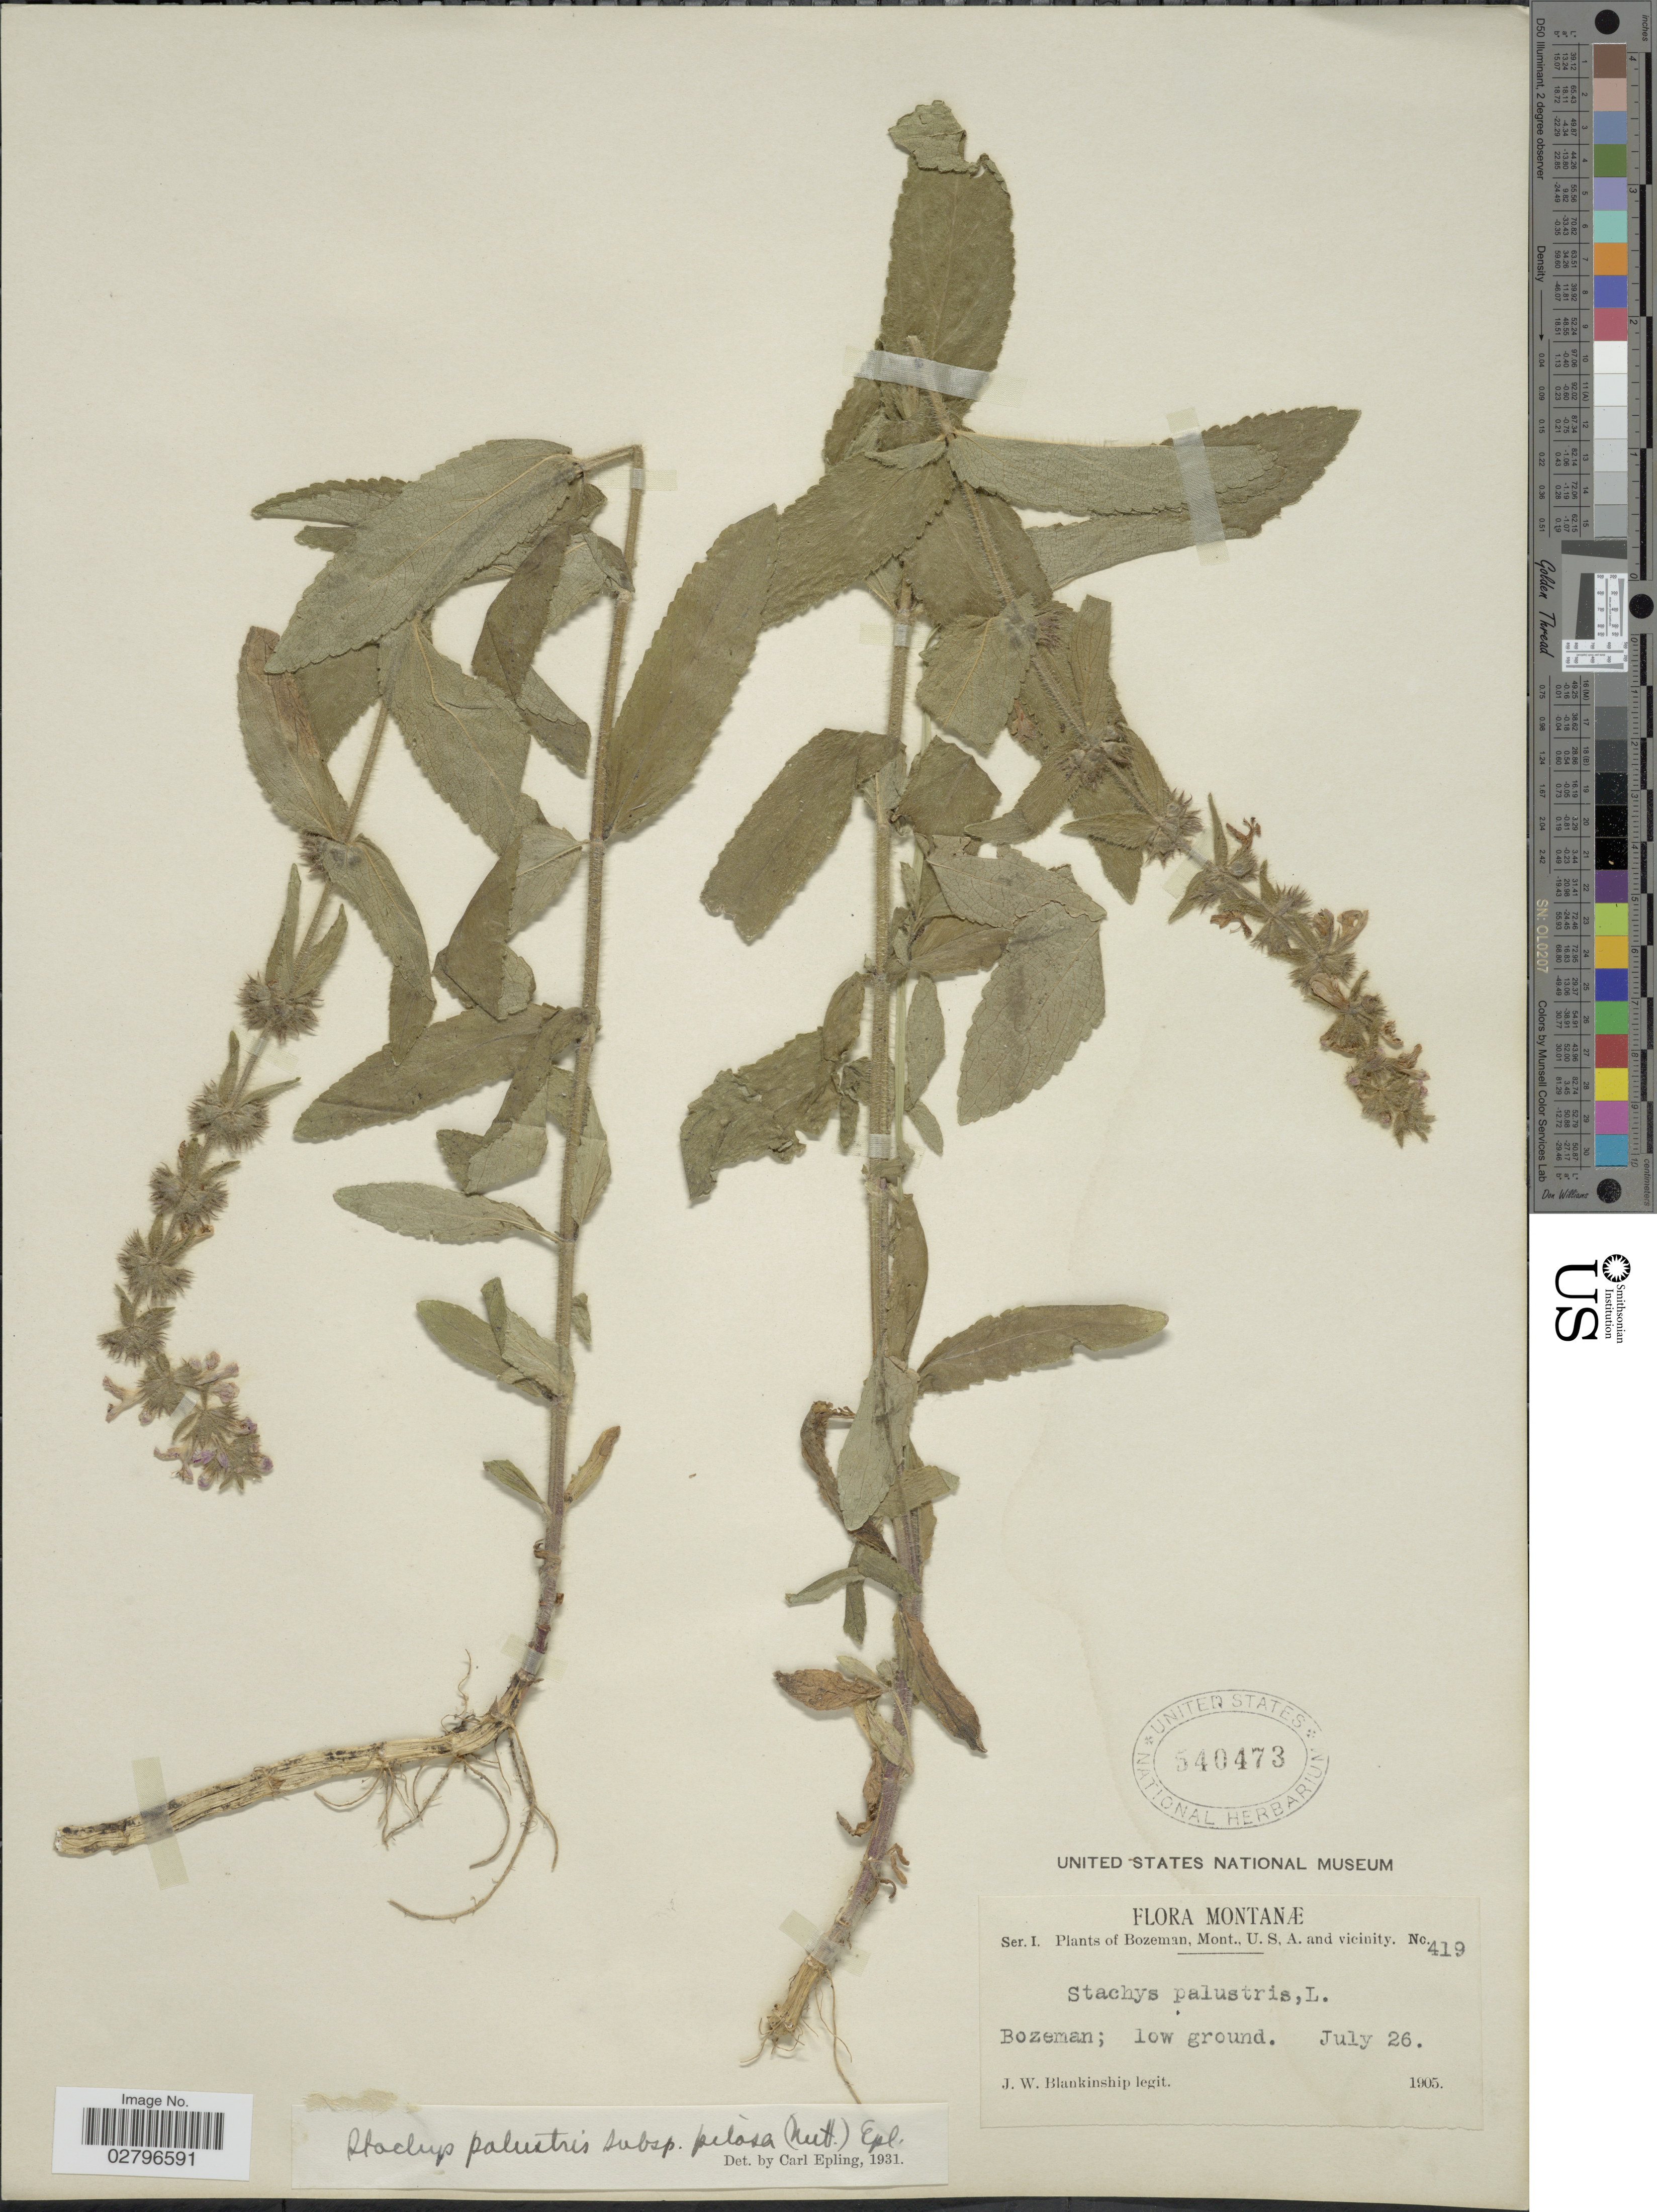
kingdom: Plantae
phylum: Tracheophyta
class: Magnoliopsida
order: Lamiales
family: Lamiaceae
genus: Stachys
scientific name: Stachys pilosa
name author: Nutt.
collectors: J. W. Blankinship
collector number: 419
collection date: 1905-07-26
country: United States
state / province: Montana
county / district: Gallatin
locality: Bozeman and vicinity.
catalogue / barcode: US 540473